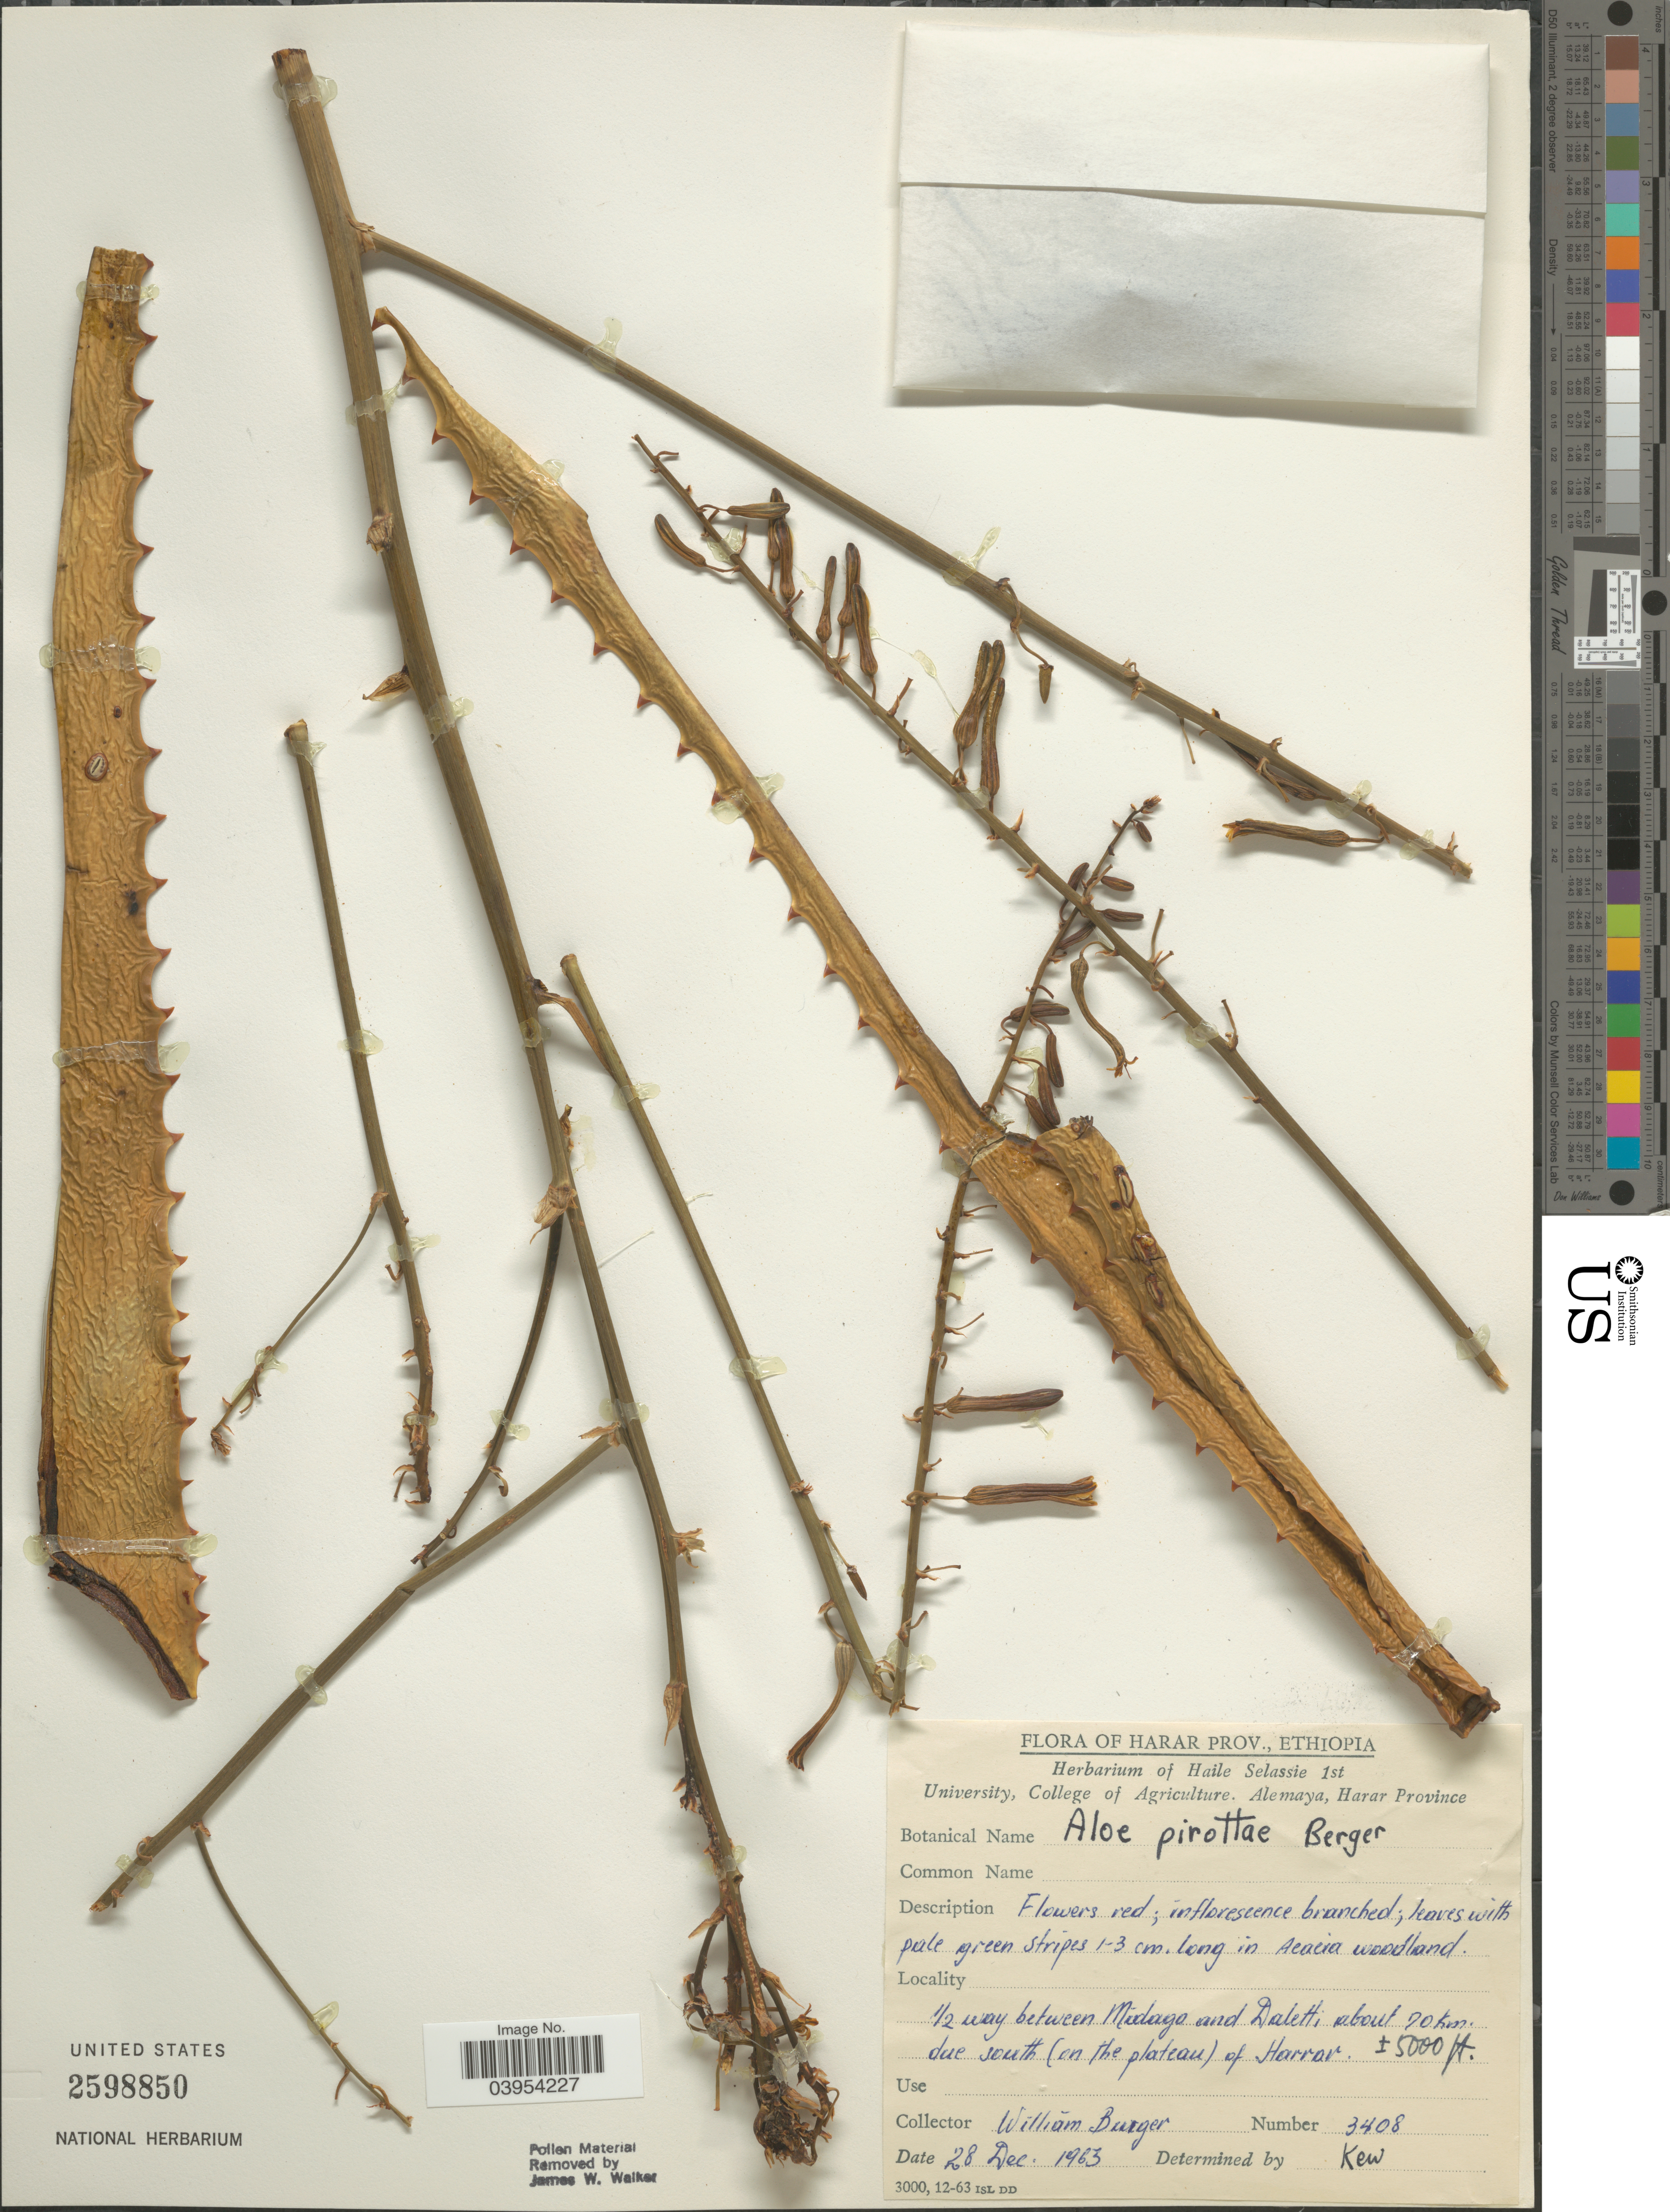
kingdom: Plantae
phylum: Tracheophyta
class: Liliopsida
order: Asparagales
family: Asphodelaceae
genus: Aloe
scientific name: Aloe pirottae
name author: A. Berger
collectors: W. Burger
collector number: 3408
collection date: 1963-12-28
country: Ethiopia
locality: Harar Prov. ½ way between Midago and Daletti about 70 km. due south (on the plateau) of Harrar.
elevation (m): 1524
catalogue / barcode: US 2598850